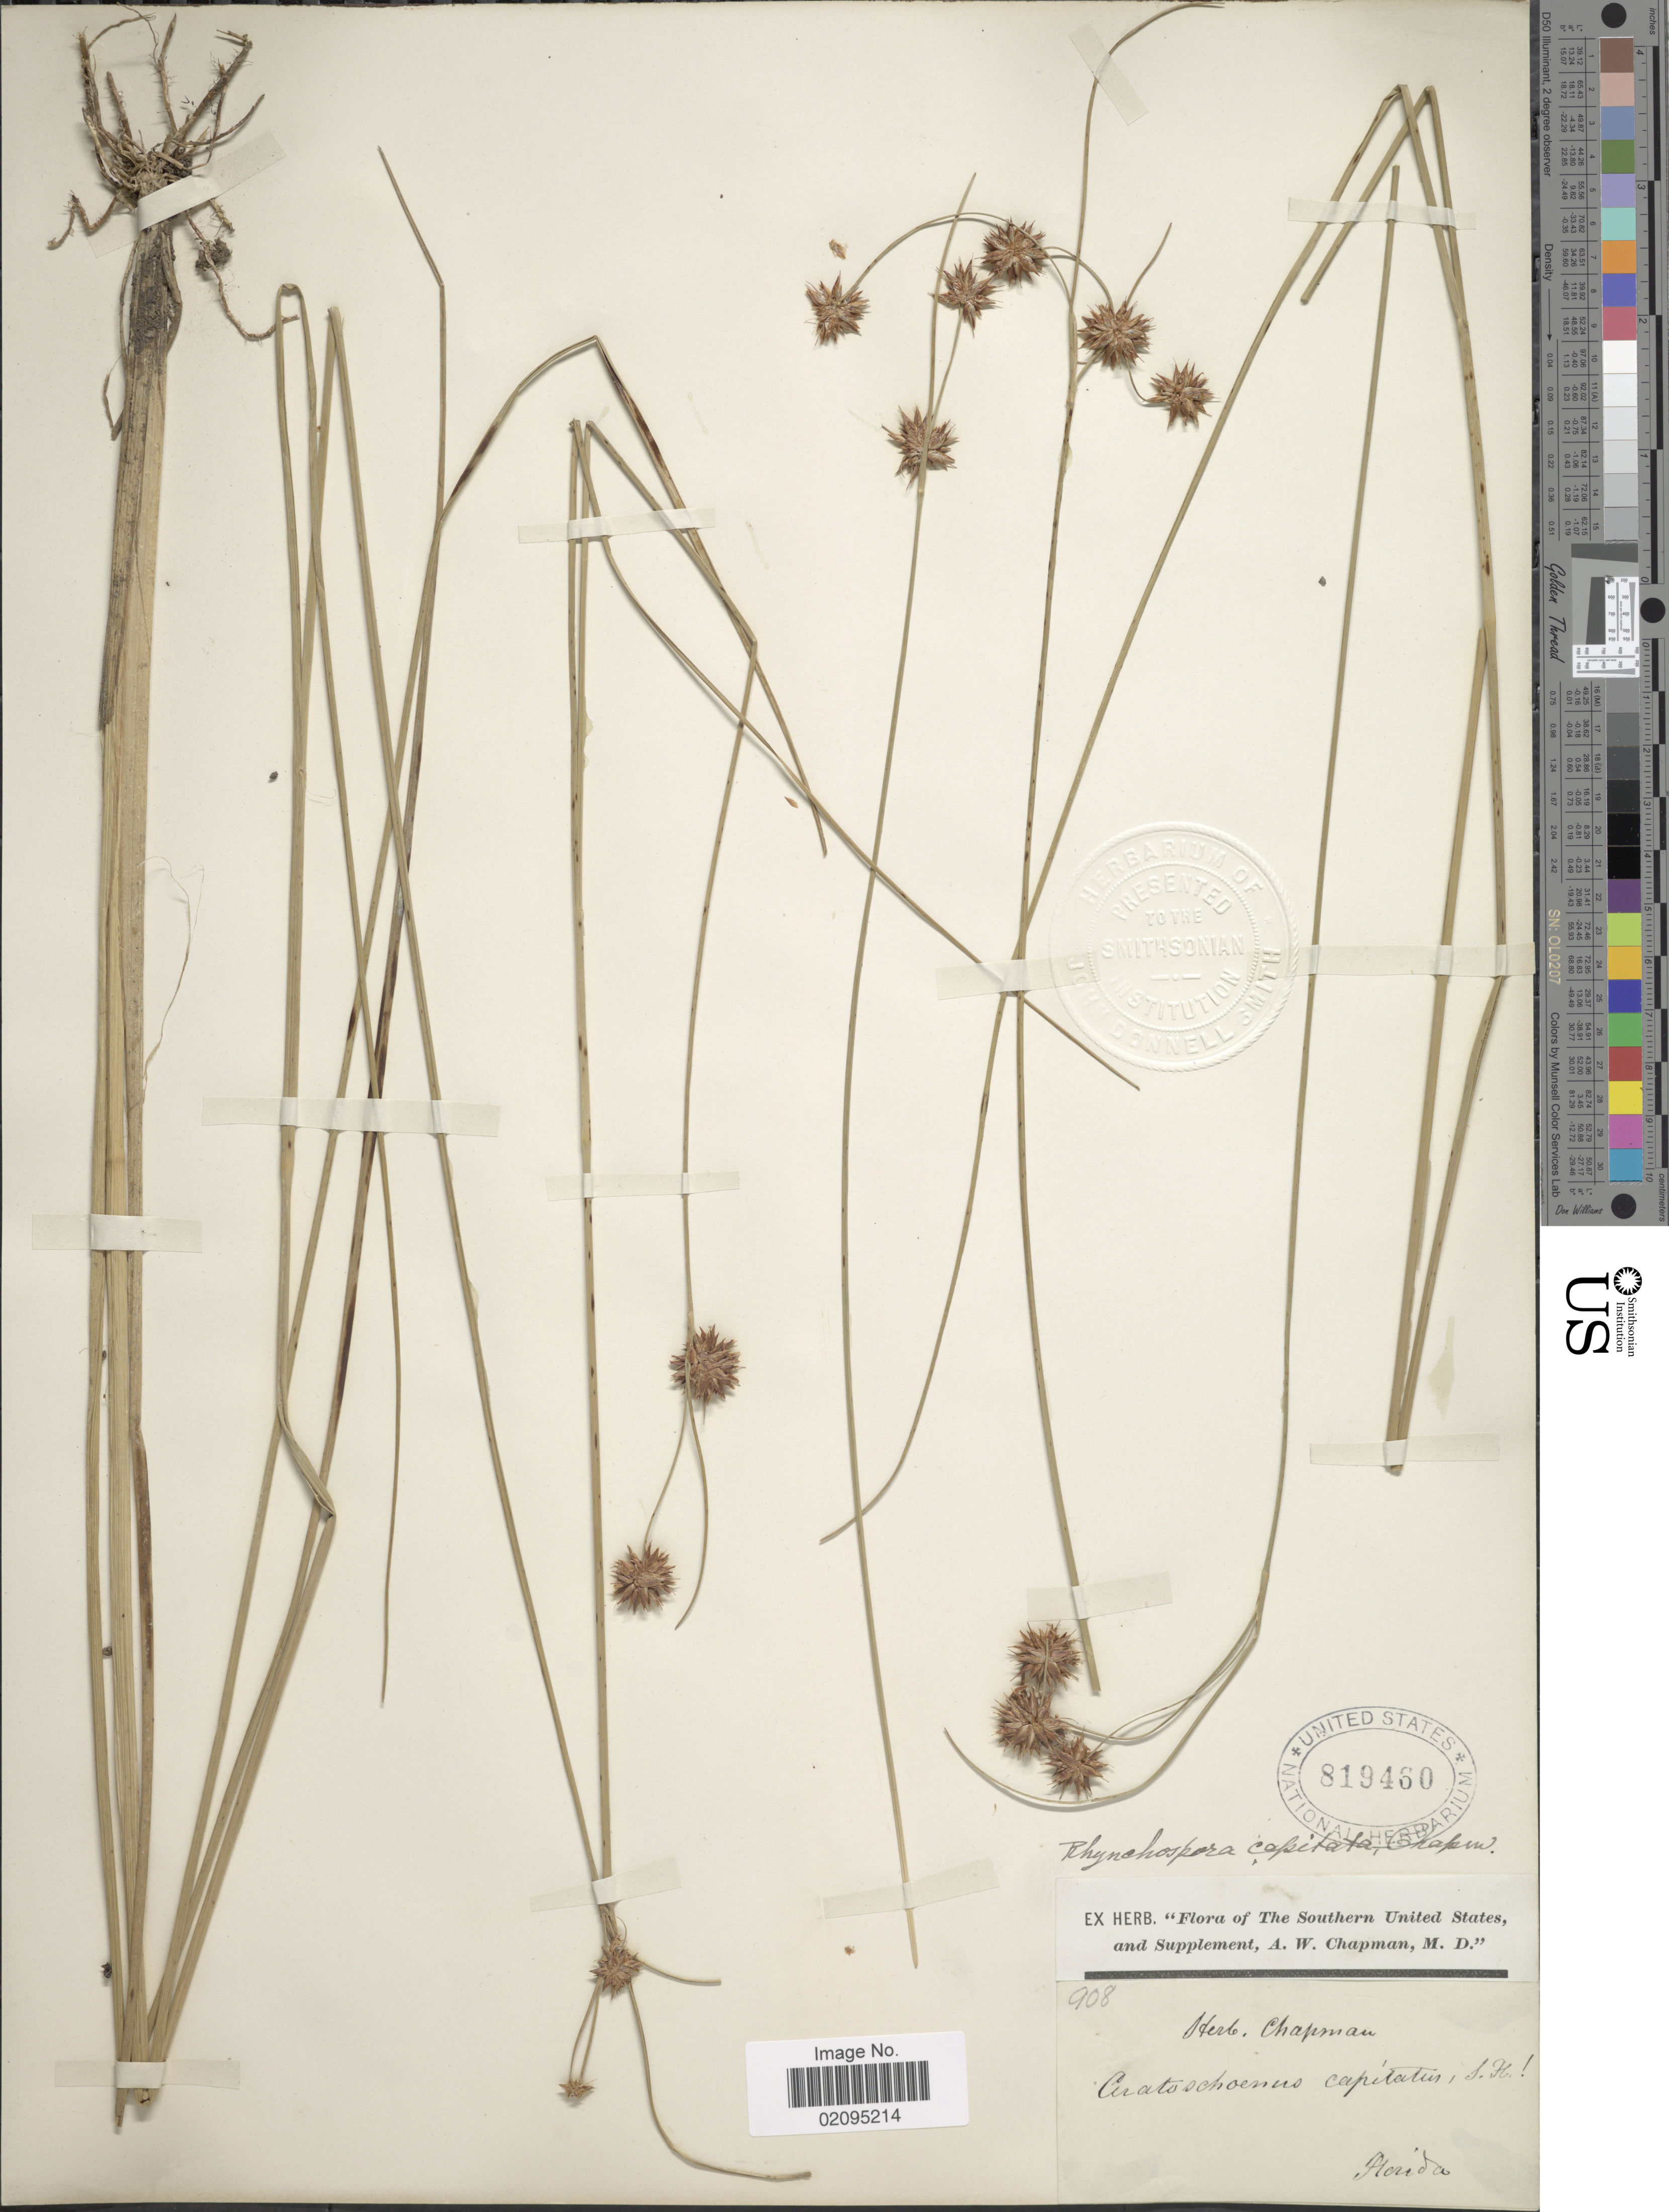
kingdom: Plantae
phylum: Tracheophyta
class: Liliopsida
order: Poales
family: Cyperaceae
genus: Rhynchospora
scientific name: Rhynchospora tracyi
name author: Britton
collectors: A. W. Chapman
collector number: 908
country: United States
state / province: Florida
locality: Southern United States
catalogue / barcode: US 819460